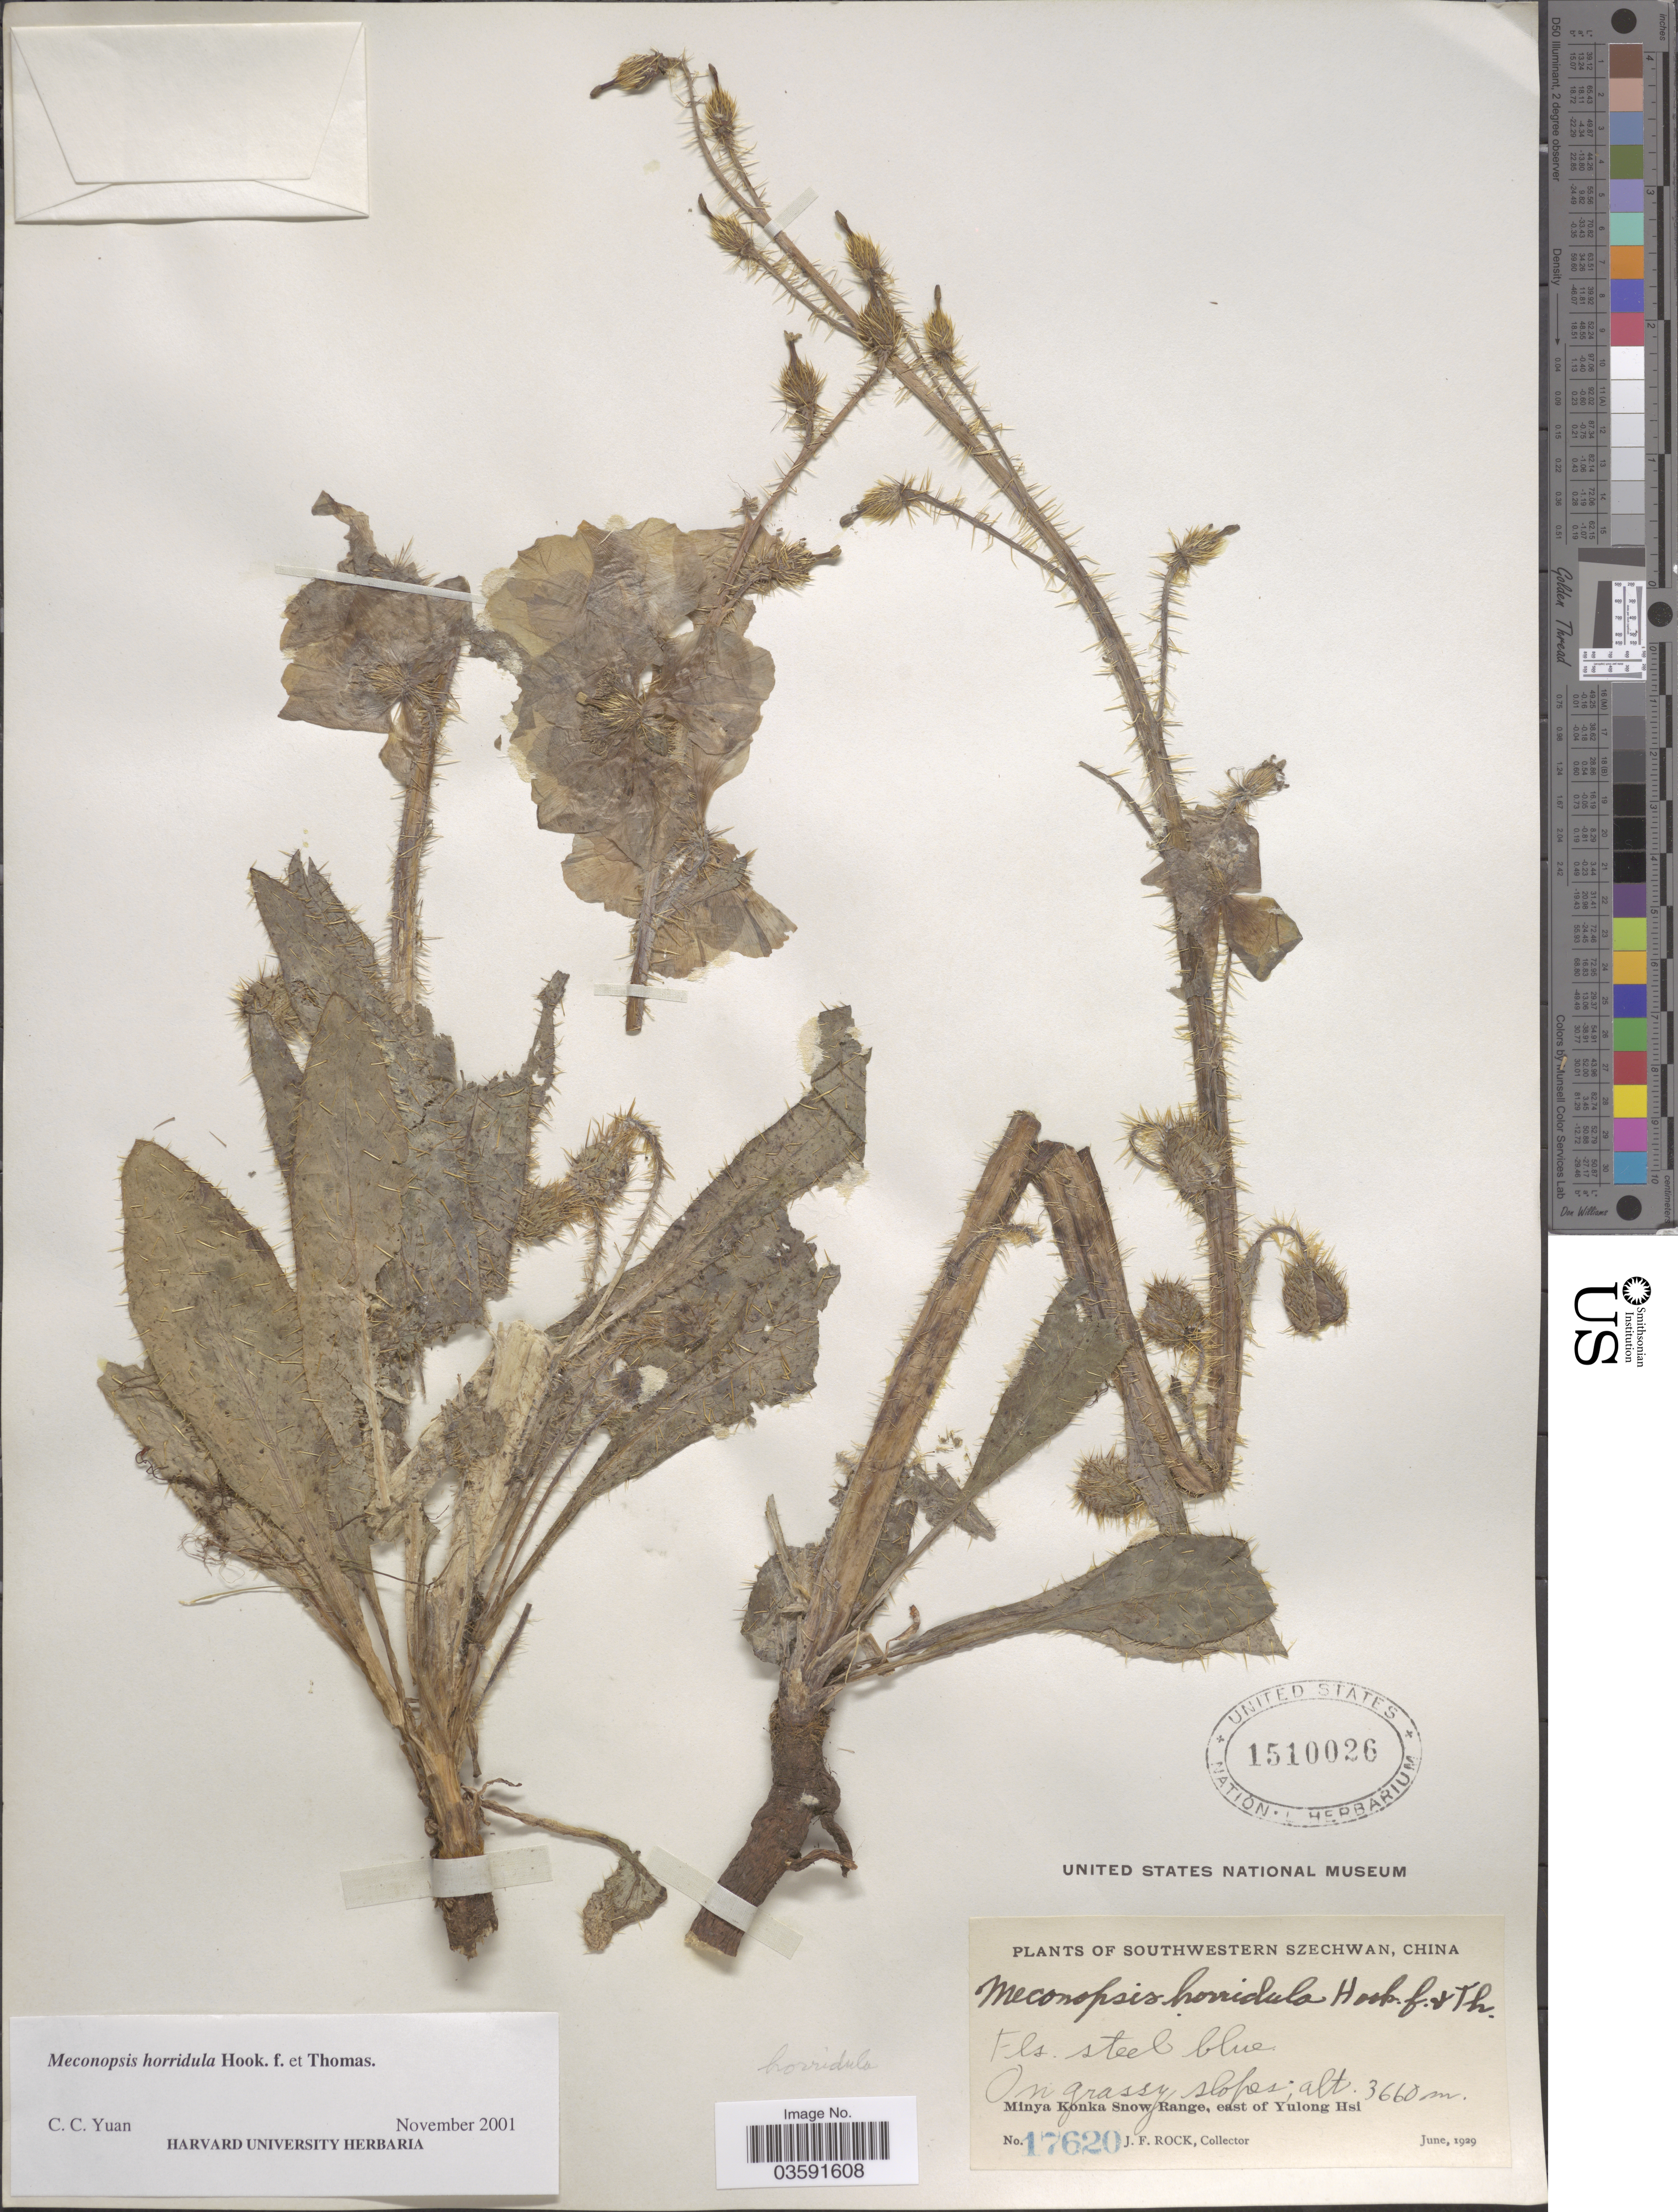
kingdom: Plantae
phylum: Tracheophyta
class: Magnoliopsida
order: Ranunculales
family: Papaveraceae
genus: Meconopsis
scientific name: Meconopsis horridula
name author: Hook. f. & Thomson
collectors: J. Rock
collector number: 17620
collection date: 1929-06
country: China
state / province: Sichuan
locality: Southwestern Szechwan. Minya Konka Snow Range, east of Yulong Hsi.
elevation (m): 3660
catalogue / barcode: US 1510026